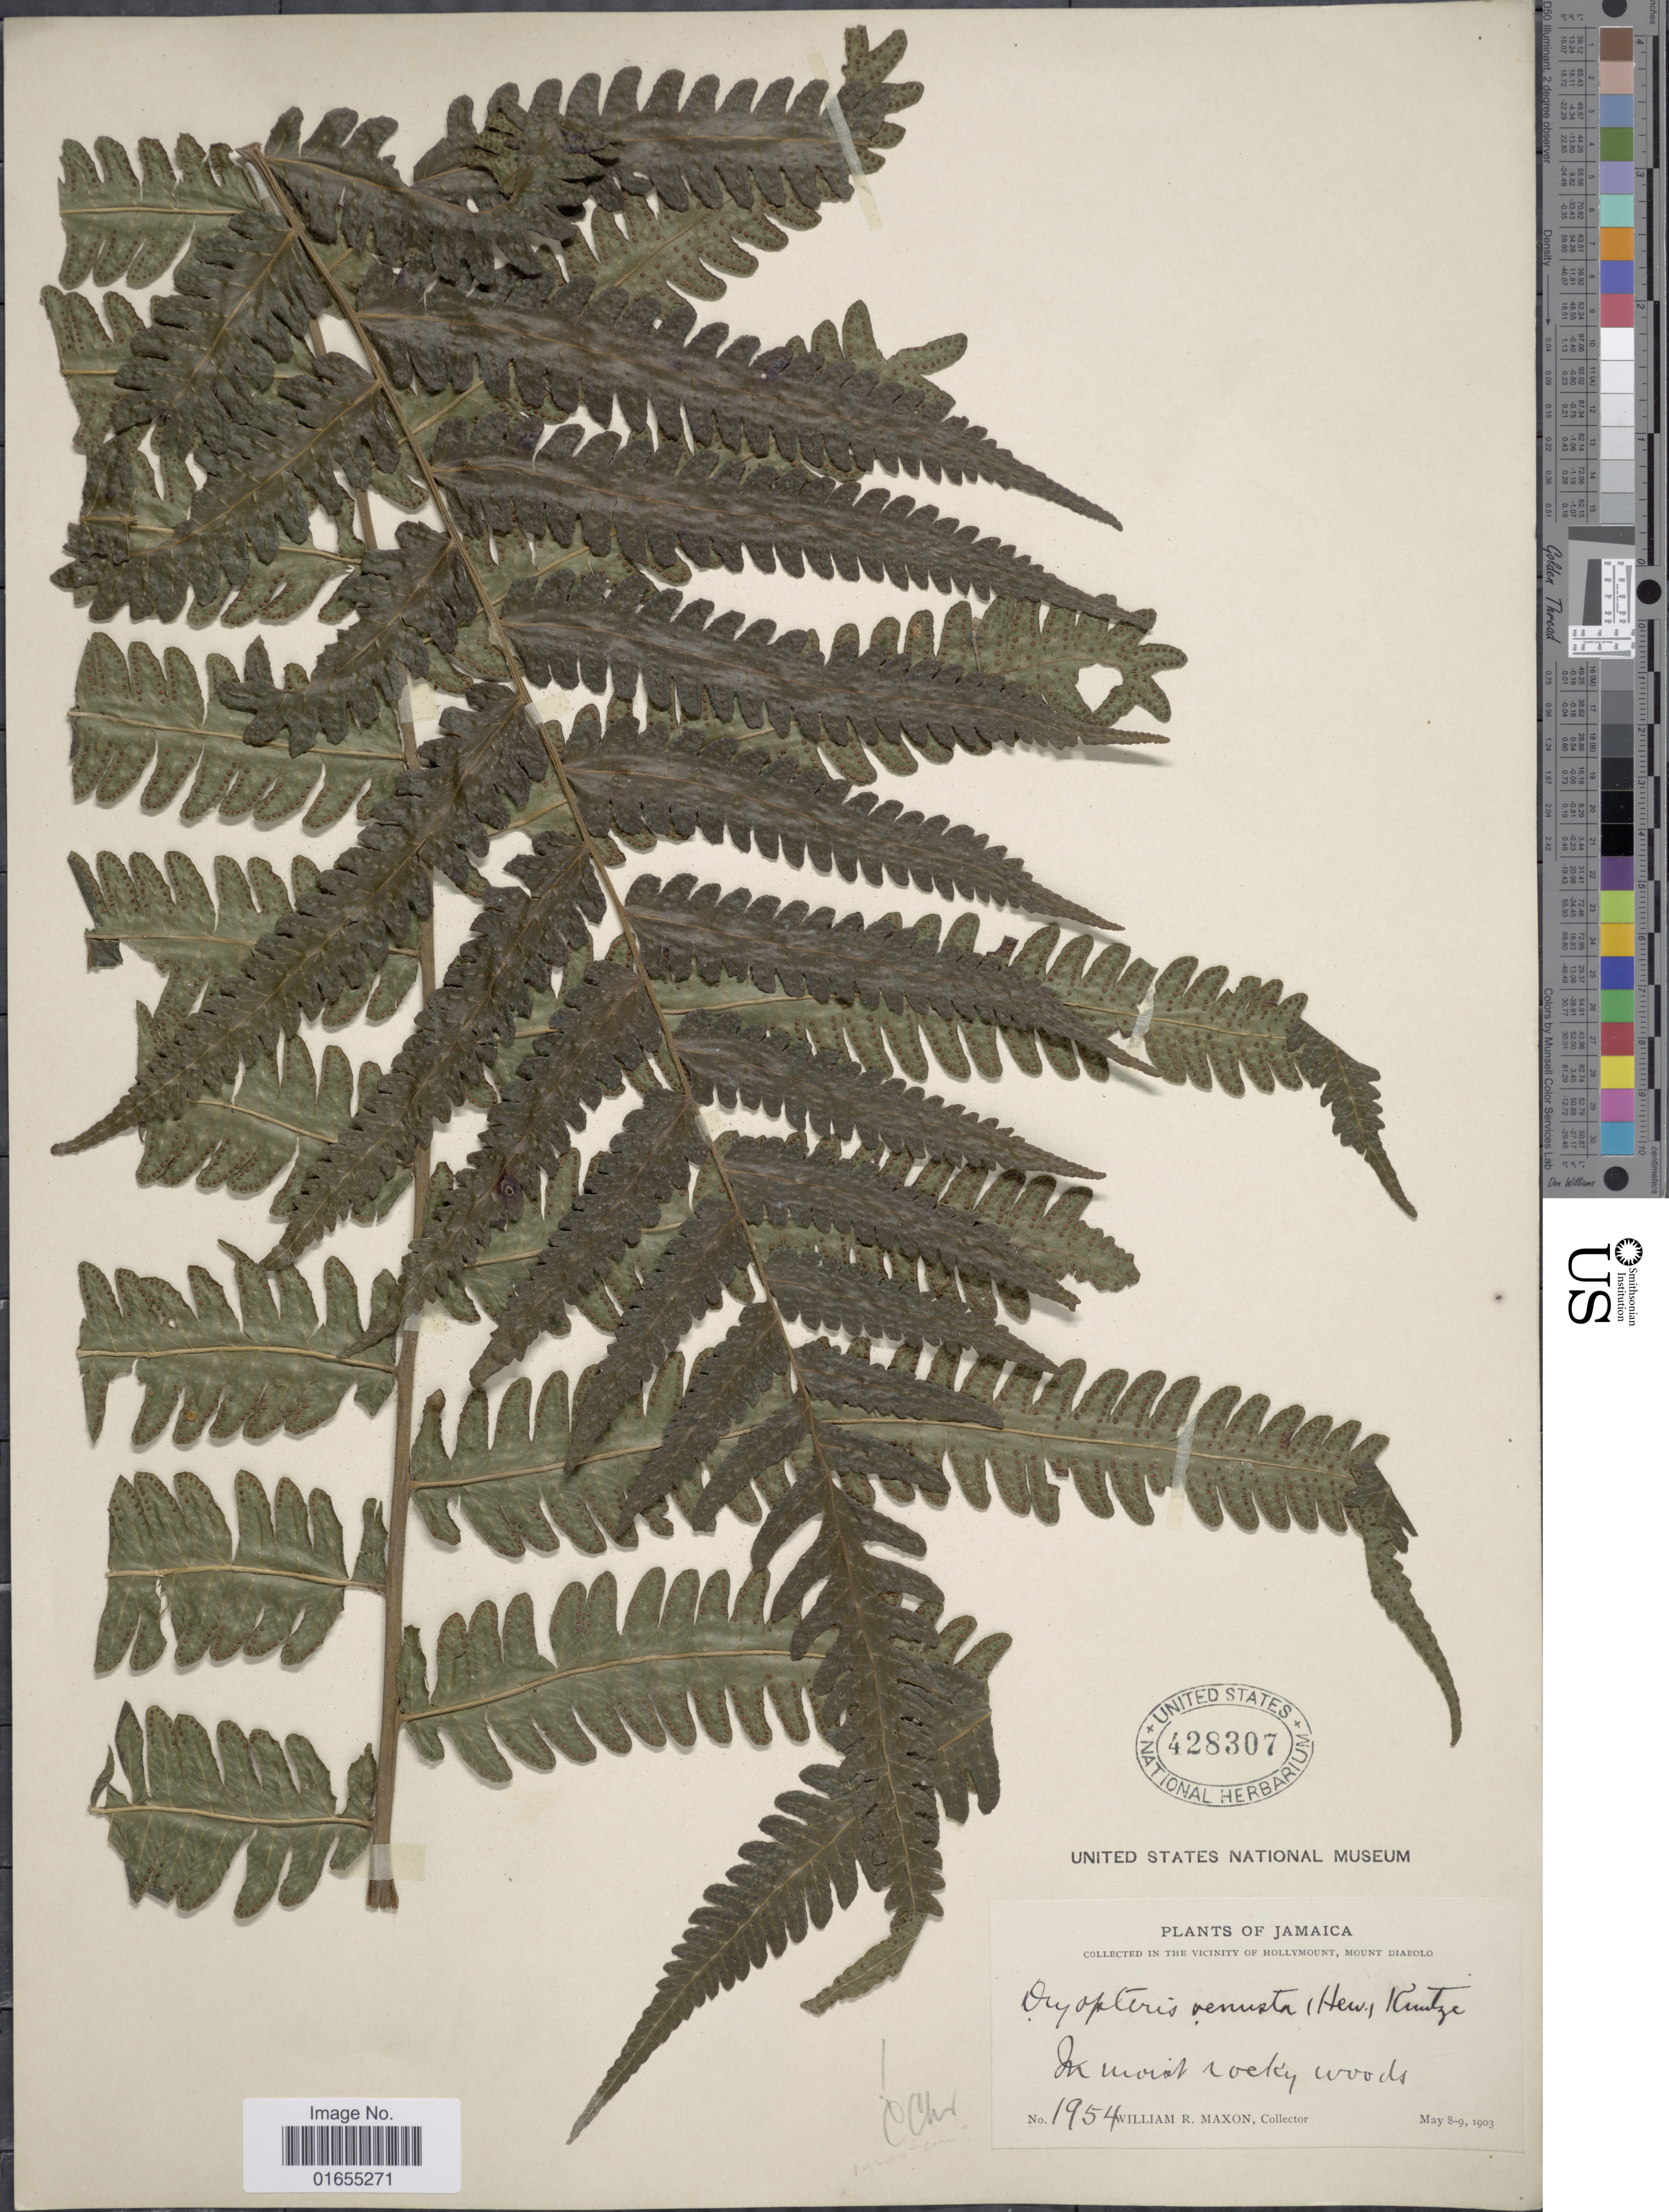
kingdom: Plantae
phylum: Tracheophyta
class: Polypodiopsida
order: Polypodiales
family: Thelypteridaceae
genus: Goniopteris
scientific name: Goniopteris venusta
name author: (Heward) Pic. Serm.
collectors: W. R. Maxon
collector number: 1954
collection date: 1903-05-08/1903-05-09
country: Jamaica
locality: Vicinity of Hollymount, Mount Diabolo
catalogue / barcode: US 428307